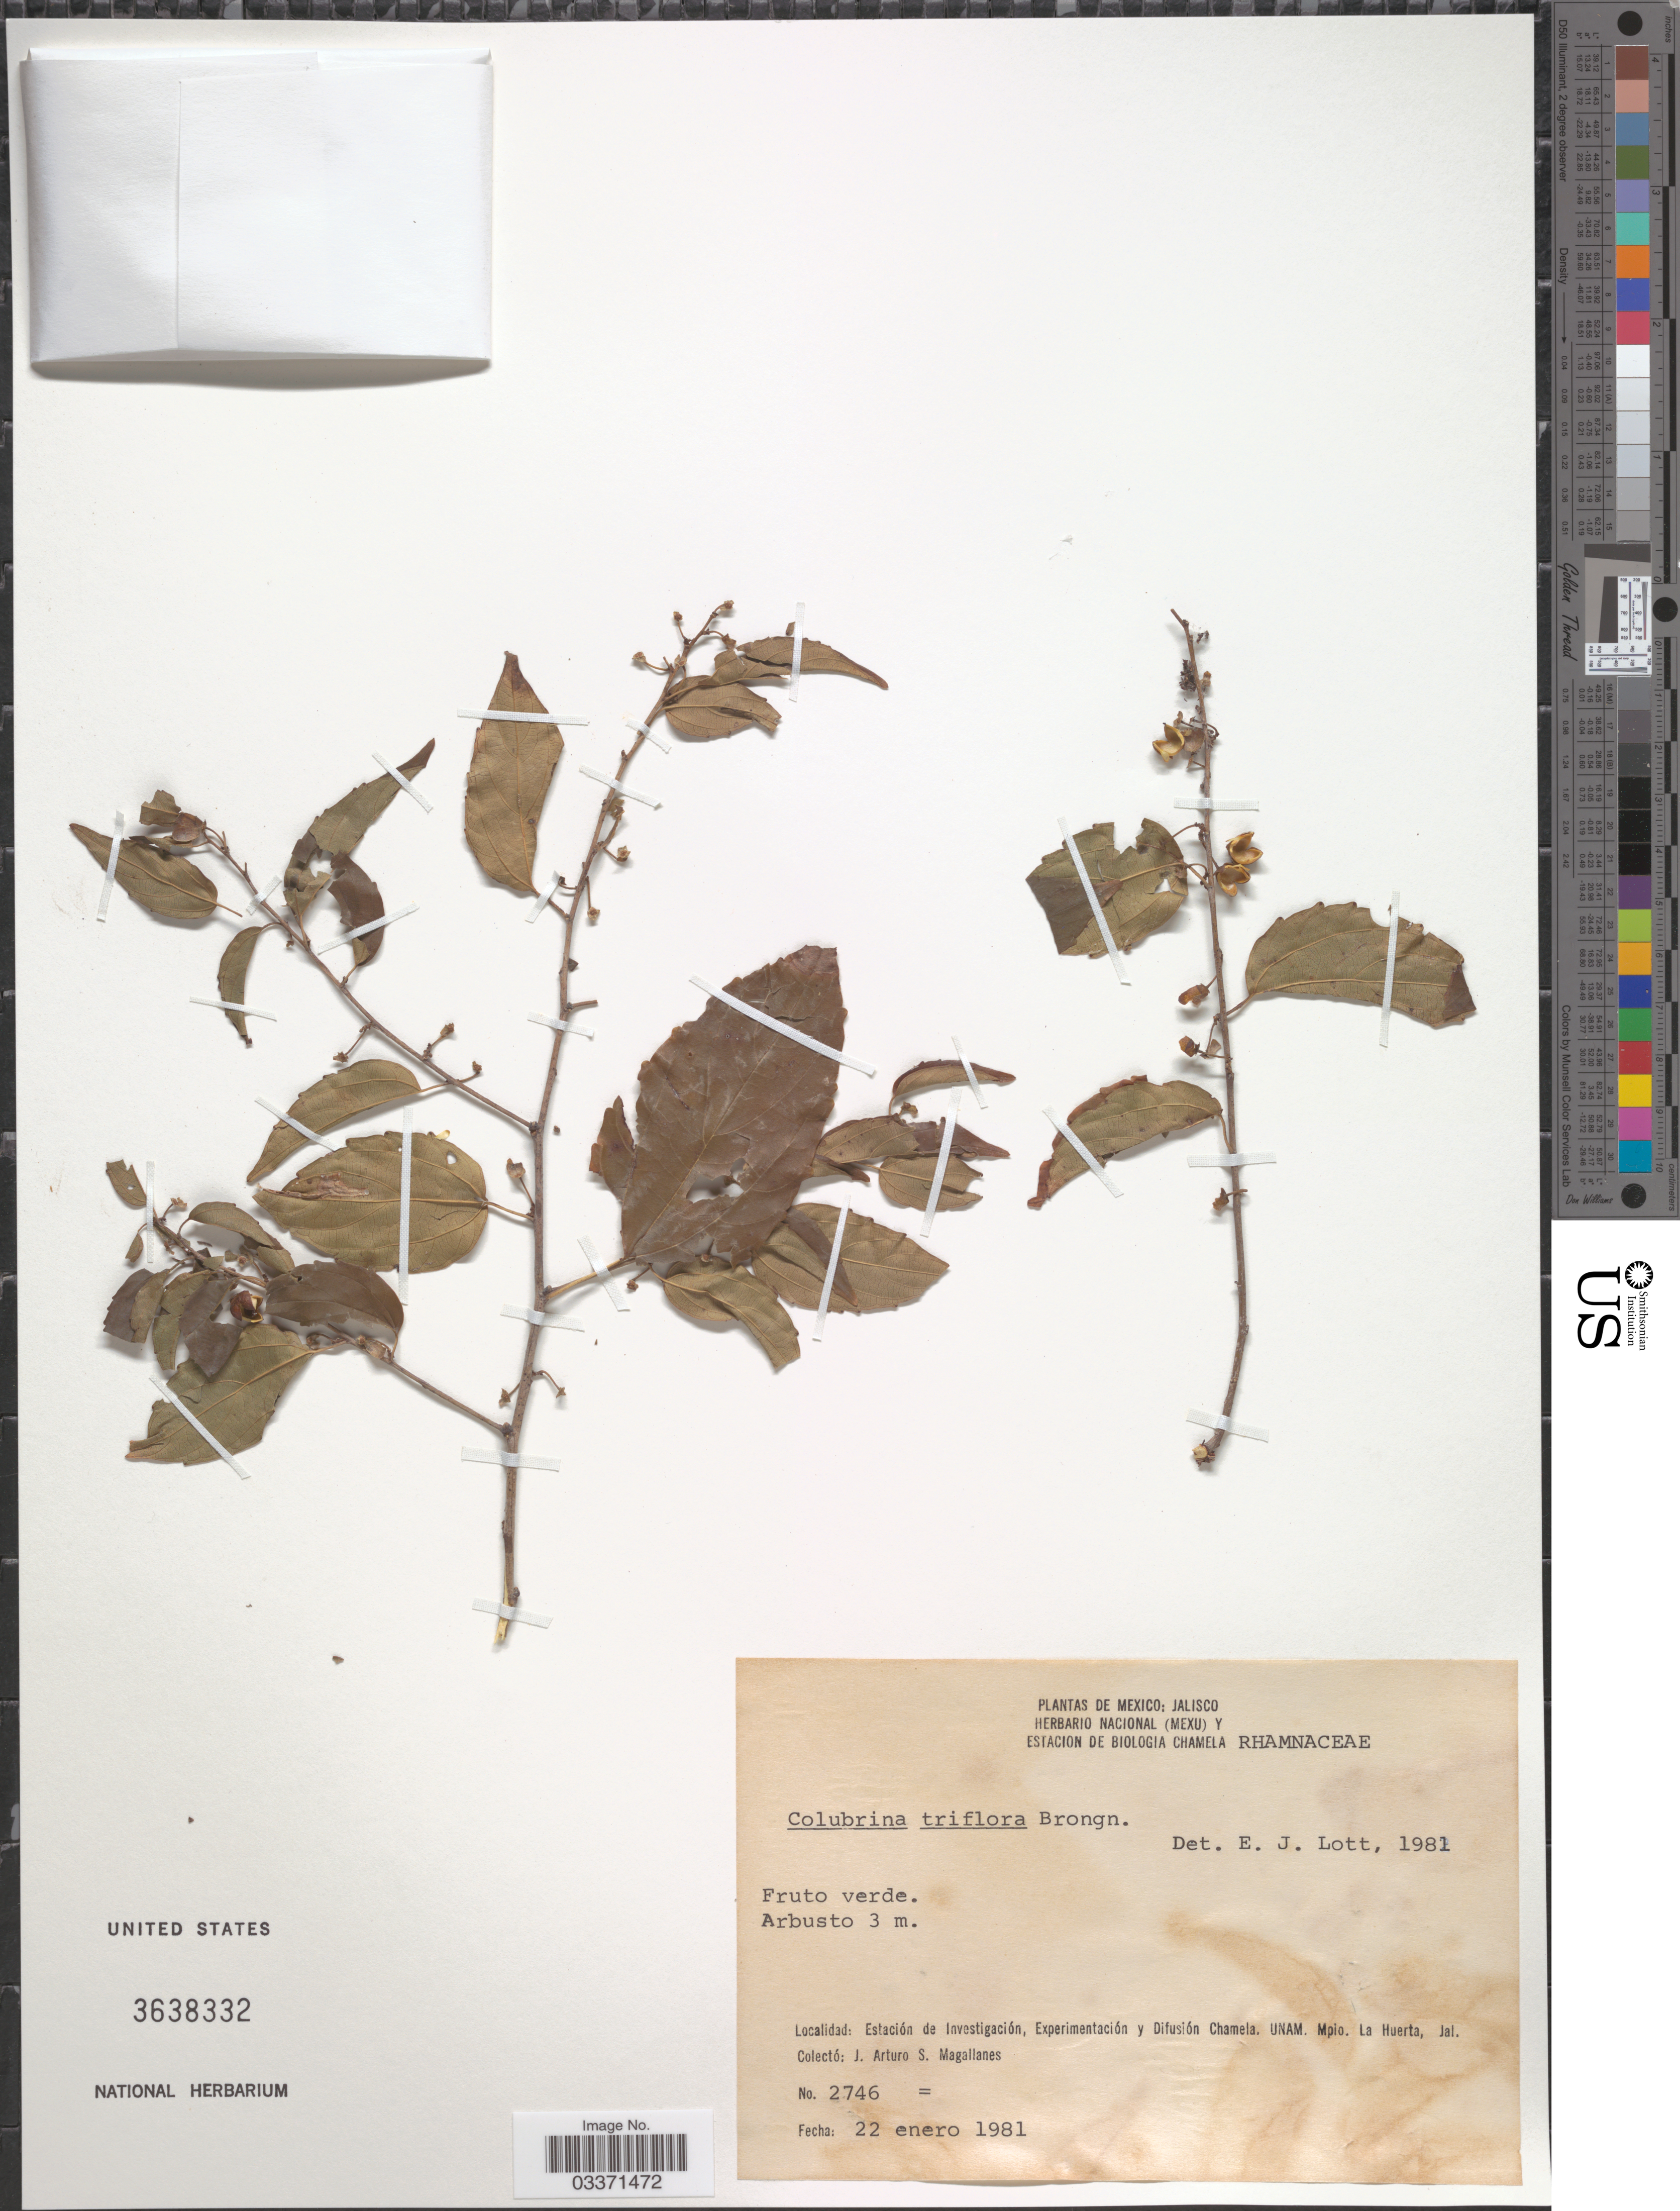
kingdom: Plantae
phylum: Tracheophyta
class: Magnoliopsida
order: Rosales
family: Rhamnaceae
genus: Colubrina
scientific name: Colubrina glabra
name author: S. Watson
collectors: J. Solis Magallanes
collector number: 2746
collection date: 1981-01-22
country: Mexico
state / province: Jalisco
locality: Estación de Investigación, Experimentación y Difusión Chamela. [unsure placement] UNAM. [unsure placement] Mpio. La Huerta.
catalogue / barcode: US 3638332